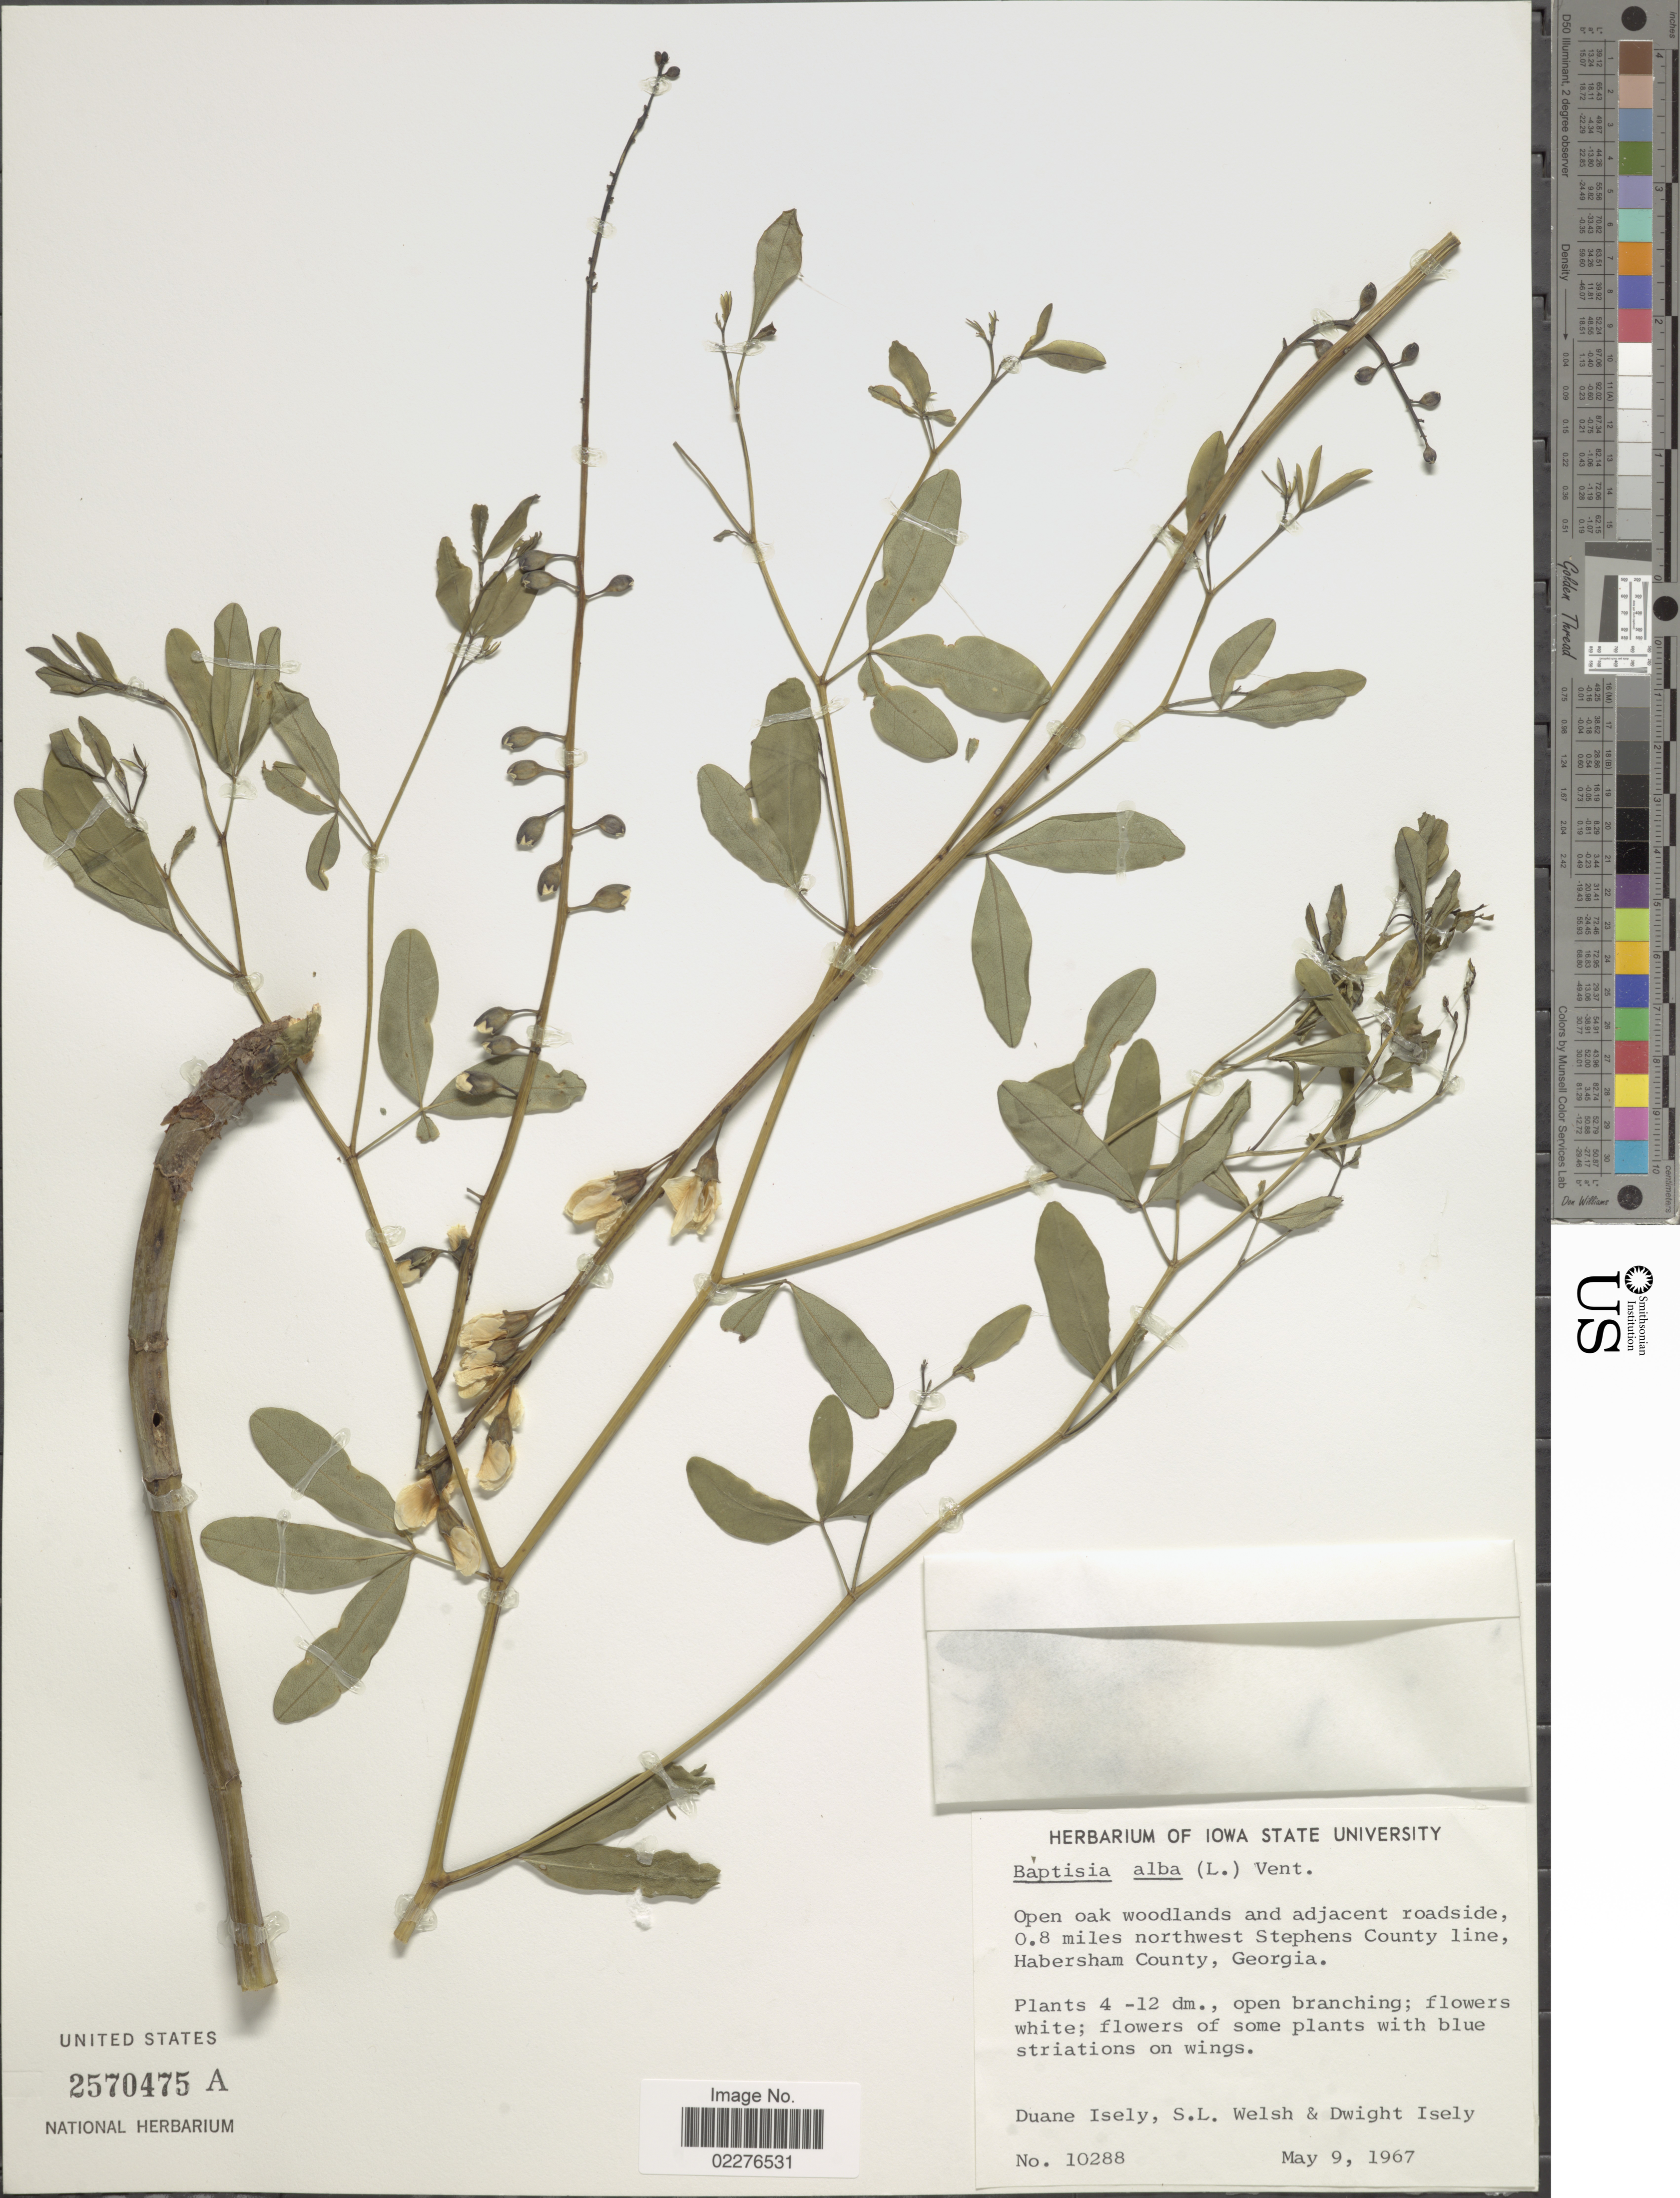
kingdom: Plantae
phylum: Tracheophyta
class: Magnoliopsida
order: Fabales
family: Fabaceae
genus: Baptisia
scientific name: Baptisia alba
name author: (L.) Vent.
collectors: D. Isely, S. Welsh & D. Isely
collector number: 10288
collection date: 1967-05-09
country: United States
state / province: Georgia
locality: Open oak woodlands and adjacents roadside, 0.8 miles northwest Stephens County line, Habersham County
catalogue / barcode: US 2570475A